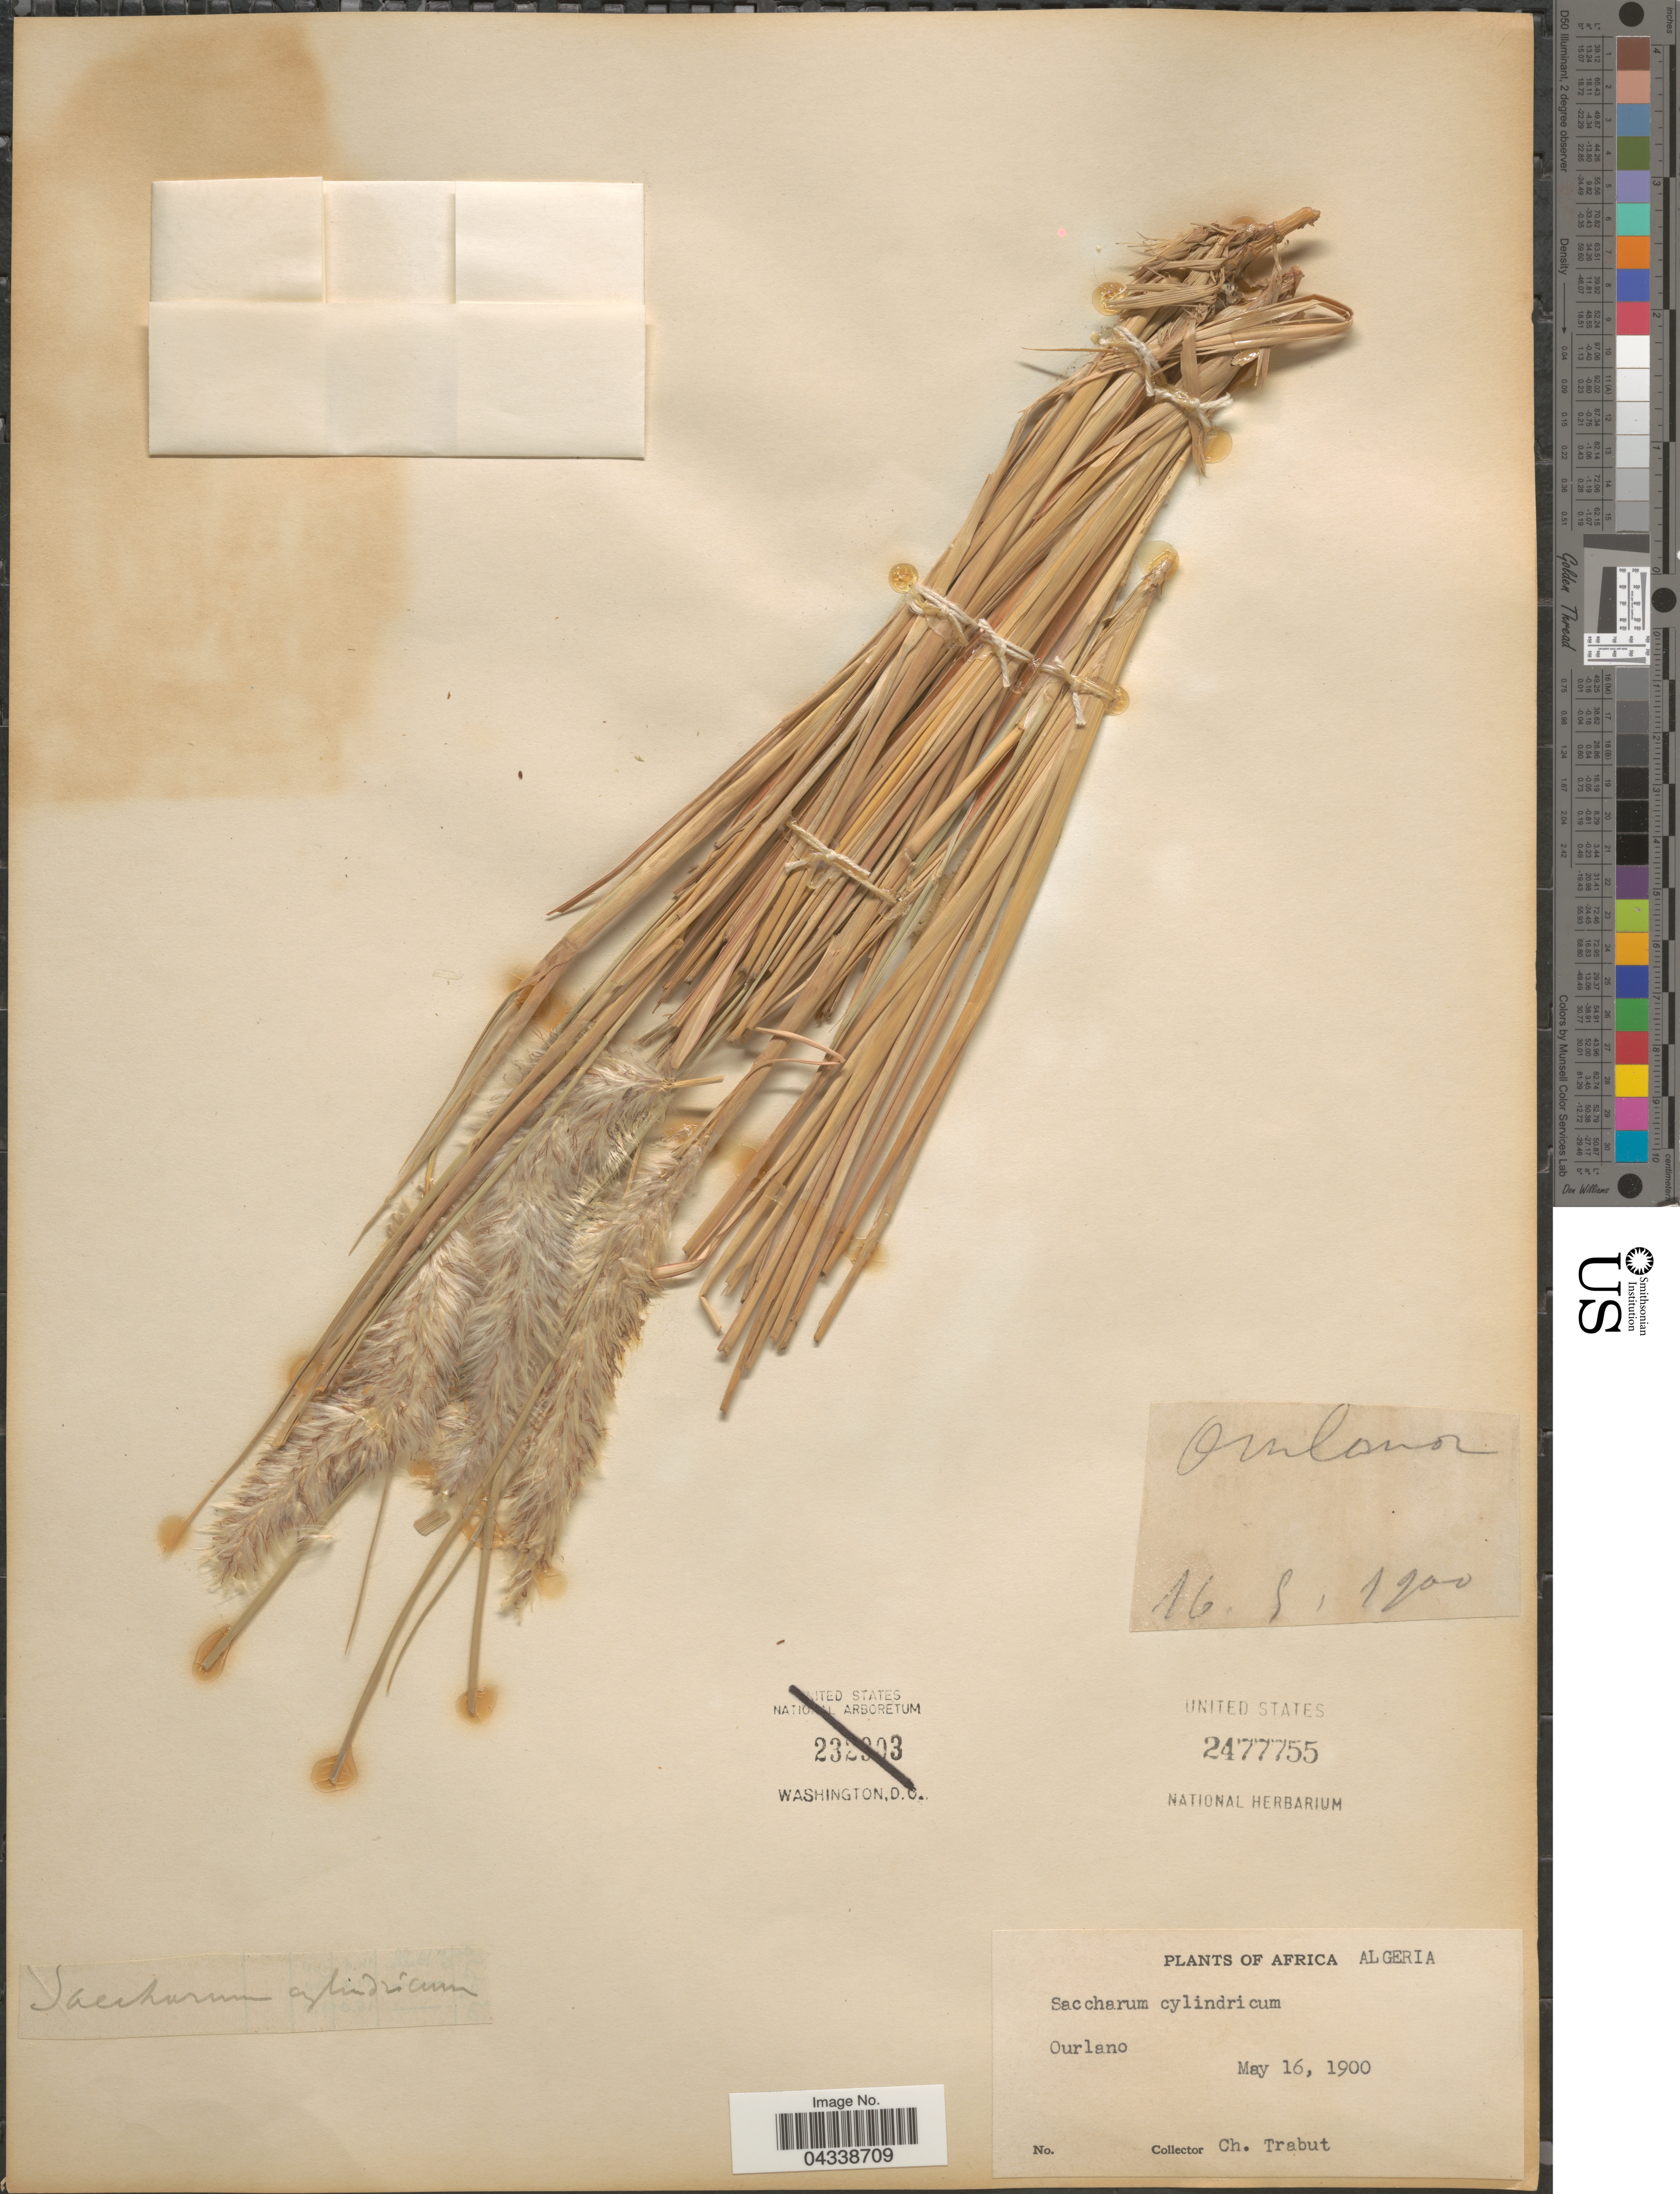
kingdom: Plantae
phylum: Tracheophyta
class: Liliopsida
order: Poales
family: Poaceae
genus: Saccharum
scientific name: Saccharum spontaneum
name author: L.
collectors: C. Trabut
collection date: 1900-05-16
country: Algeria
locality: Ourlano.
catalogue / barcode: US 2477755